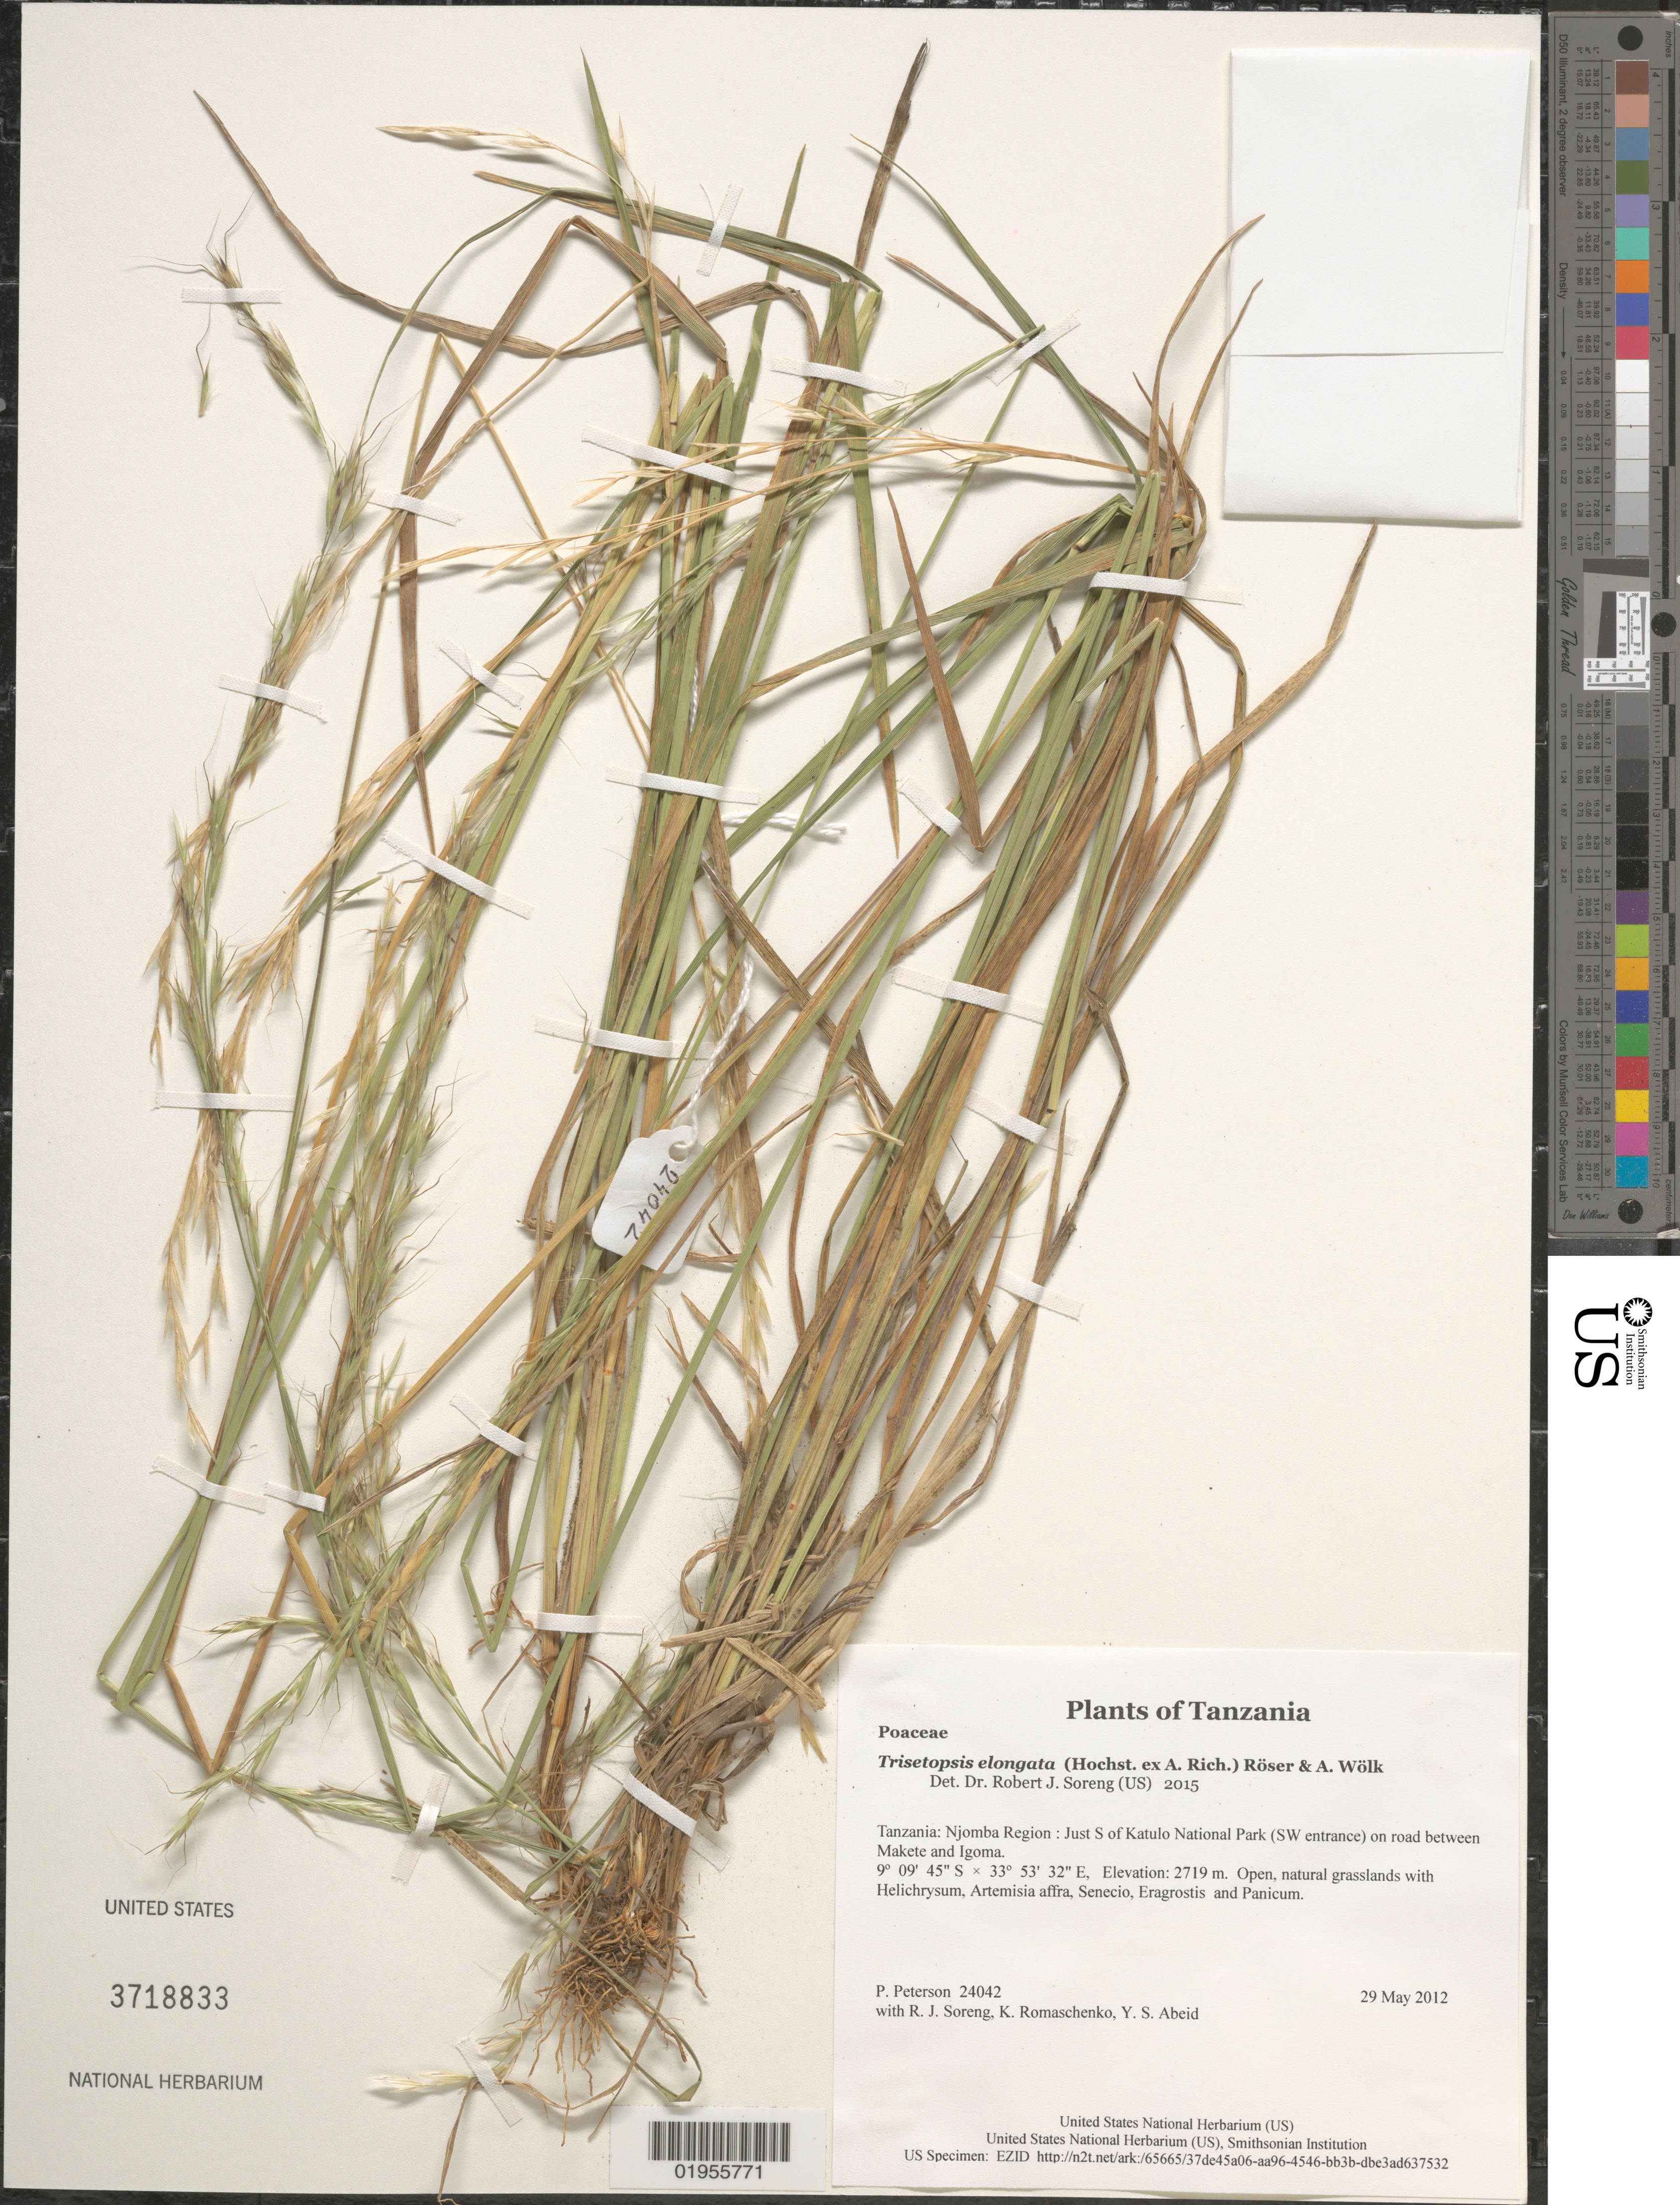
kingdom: Plantae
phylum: Tracheophyta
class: Liliopsida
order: Poales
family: Poaceae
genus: Trisetopsis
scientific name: Trisetopsis elongata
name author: (Hochst. ex A. Rich.) Röser & Wölk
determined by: Soreng, Robert J., Research Associate (BOT), Smithsonian Institution - National Museum of Natural History (UNITED STATES)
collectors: P. M. Peterson, R. J. Soreng, K. Romaschenko & Y. Abeid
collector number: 24042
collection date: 2012-05-29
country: Tanzania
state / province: Njombe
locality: Just S of Katulo National Park (SW entrance) on road between Makete and Igoma.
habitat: Open, natural grasslands with Helichrysum, Artemisia affra, Senecio, Eragrostis and Panicum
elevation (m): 2719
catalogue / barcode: US 3718833